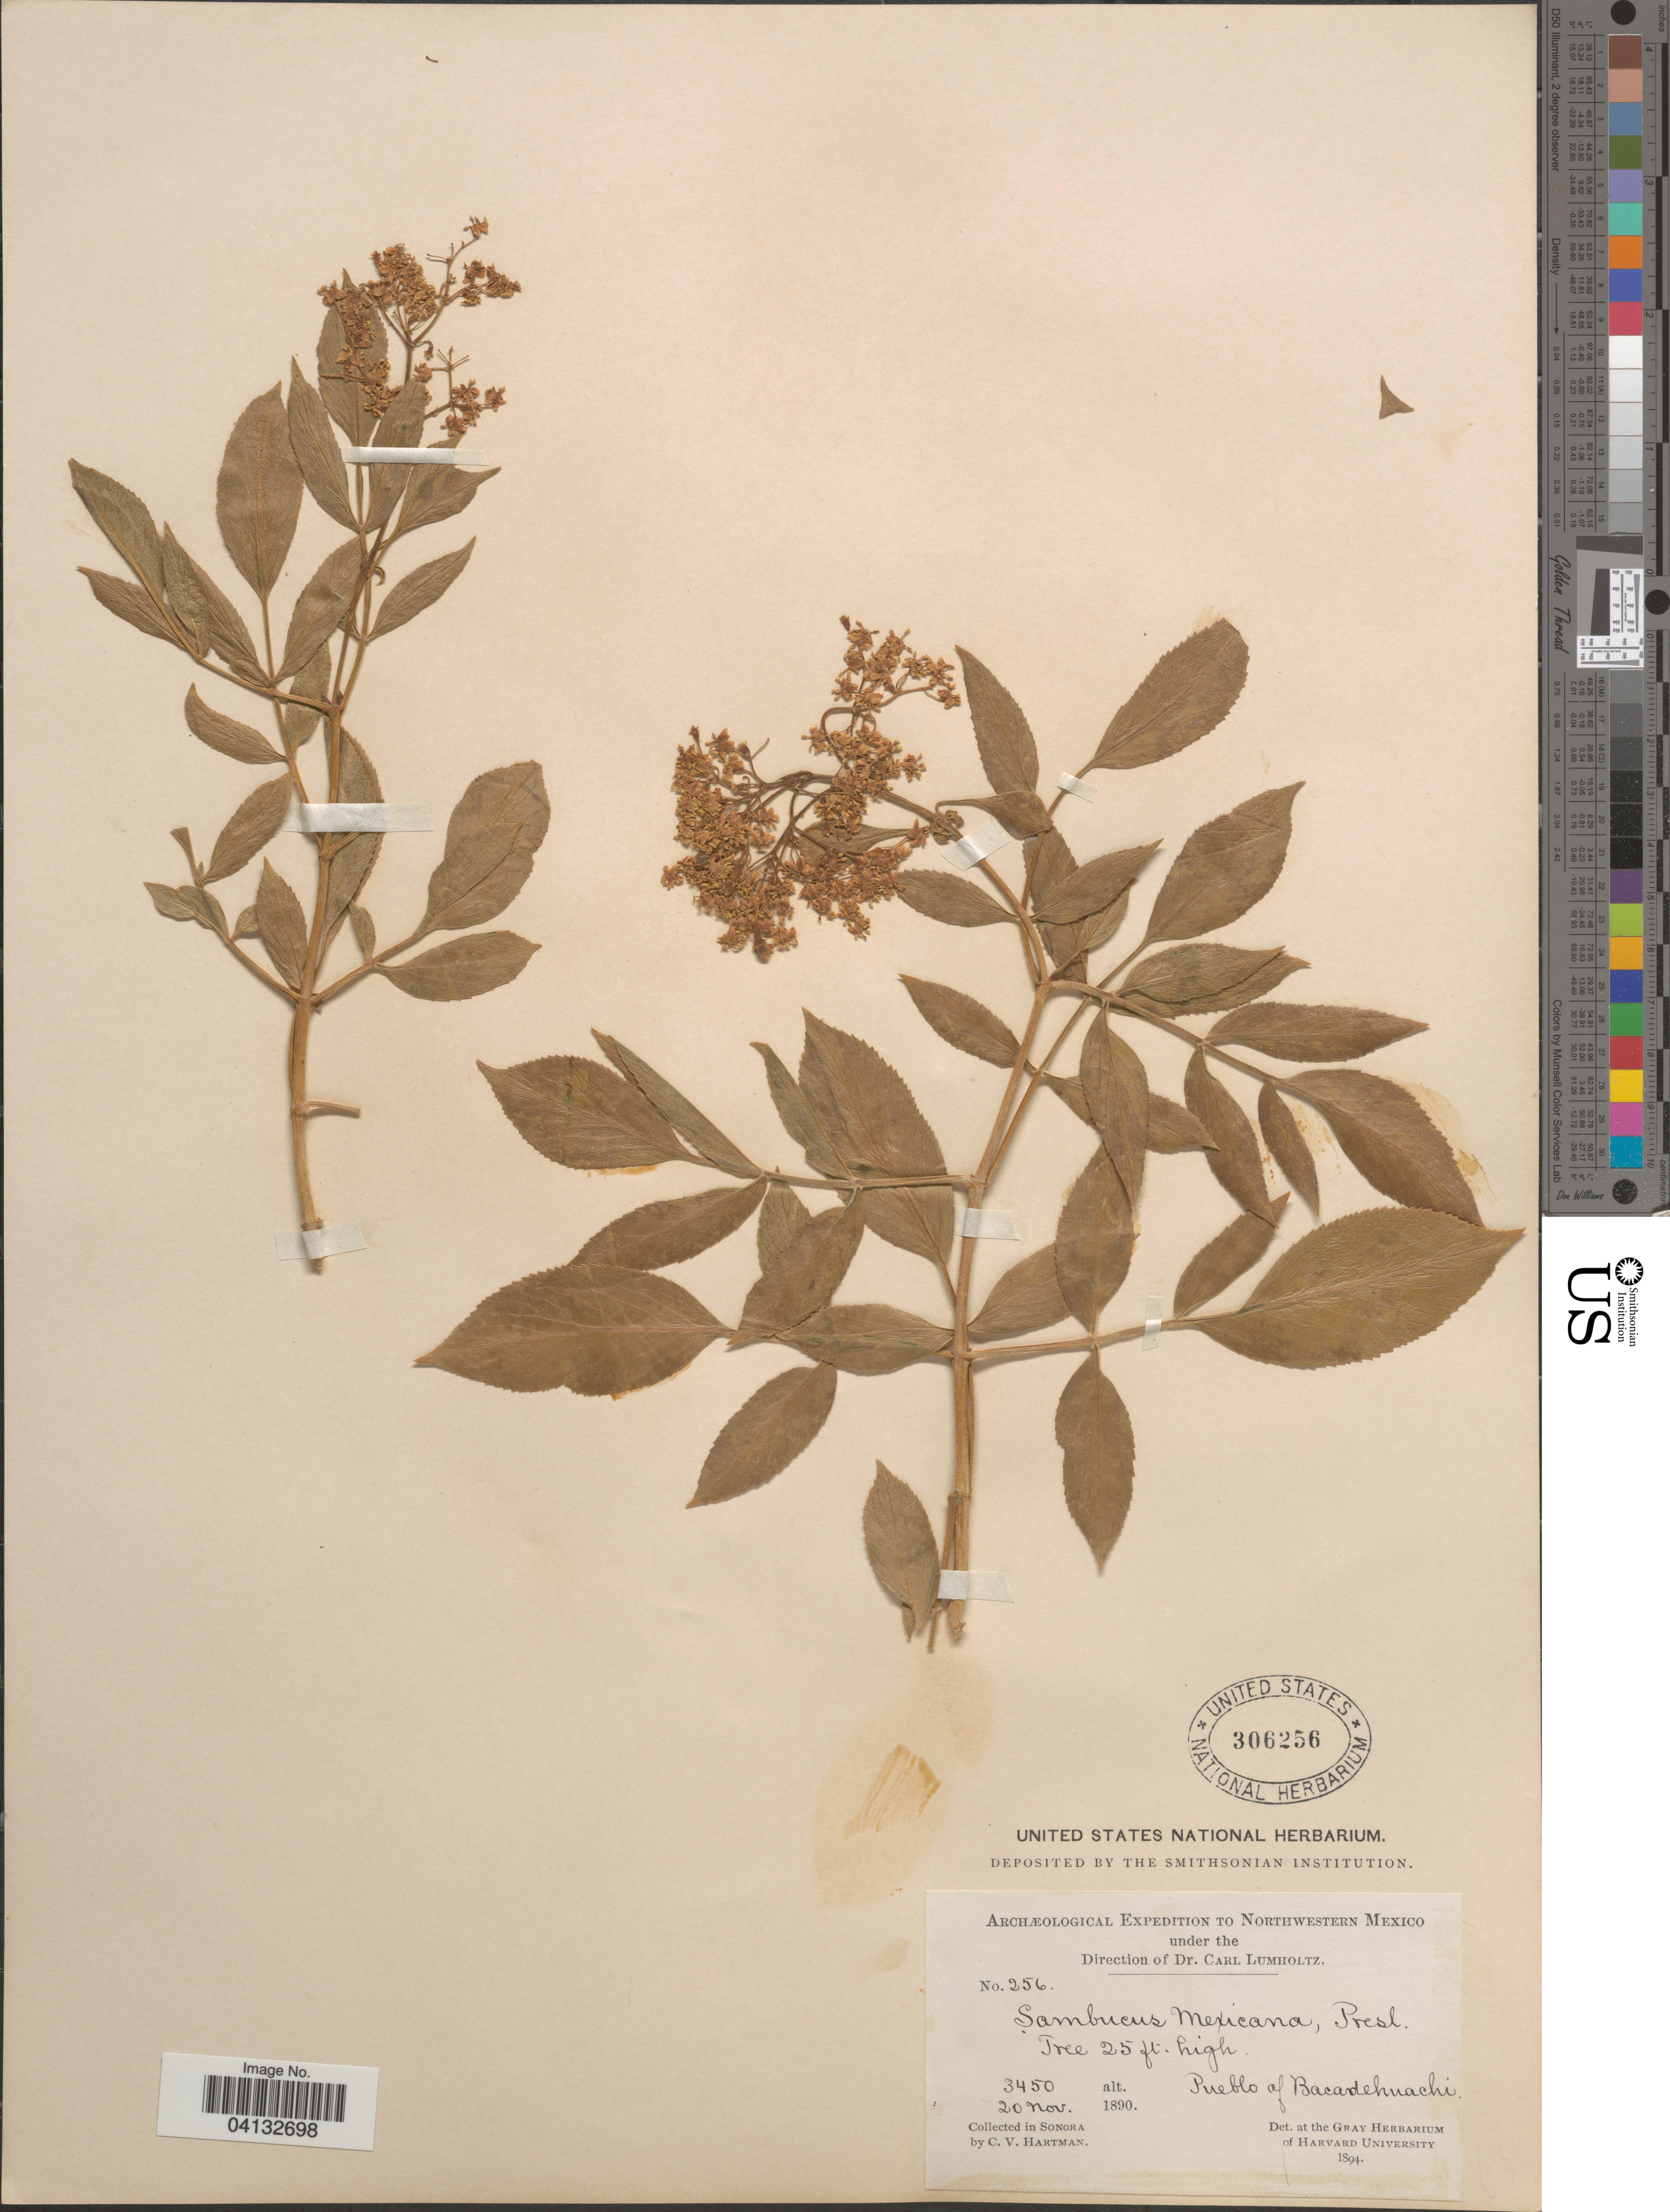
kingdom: Plantae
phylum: Tracheophyta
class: Magnoliopsida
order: Dipsacales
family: Viburnaceae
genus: Sambucus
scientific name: Sambucus mexicana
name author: C. Presl ex DC.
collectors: C. V. Hartman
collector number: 256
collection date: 1890-11-20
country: Mexico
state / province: Sonora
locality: Archæological Expedition to Northwestern Mexico. Pueblo of Bacadehuachi.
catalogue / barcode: US 306256